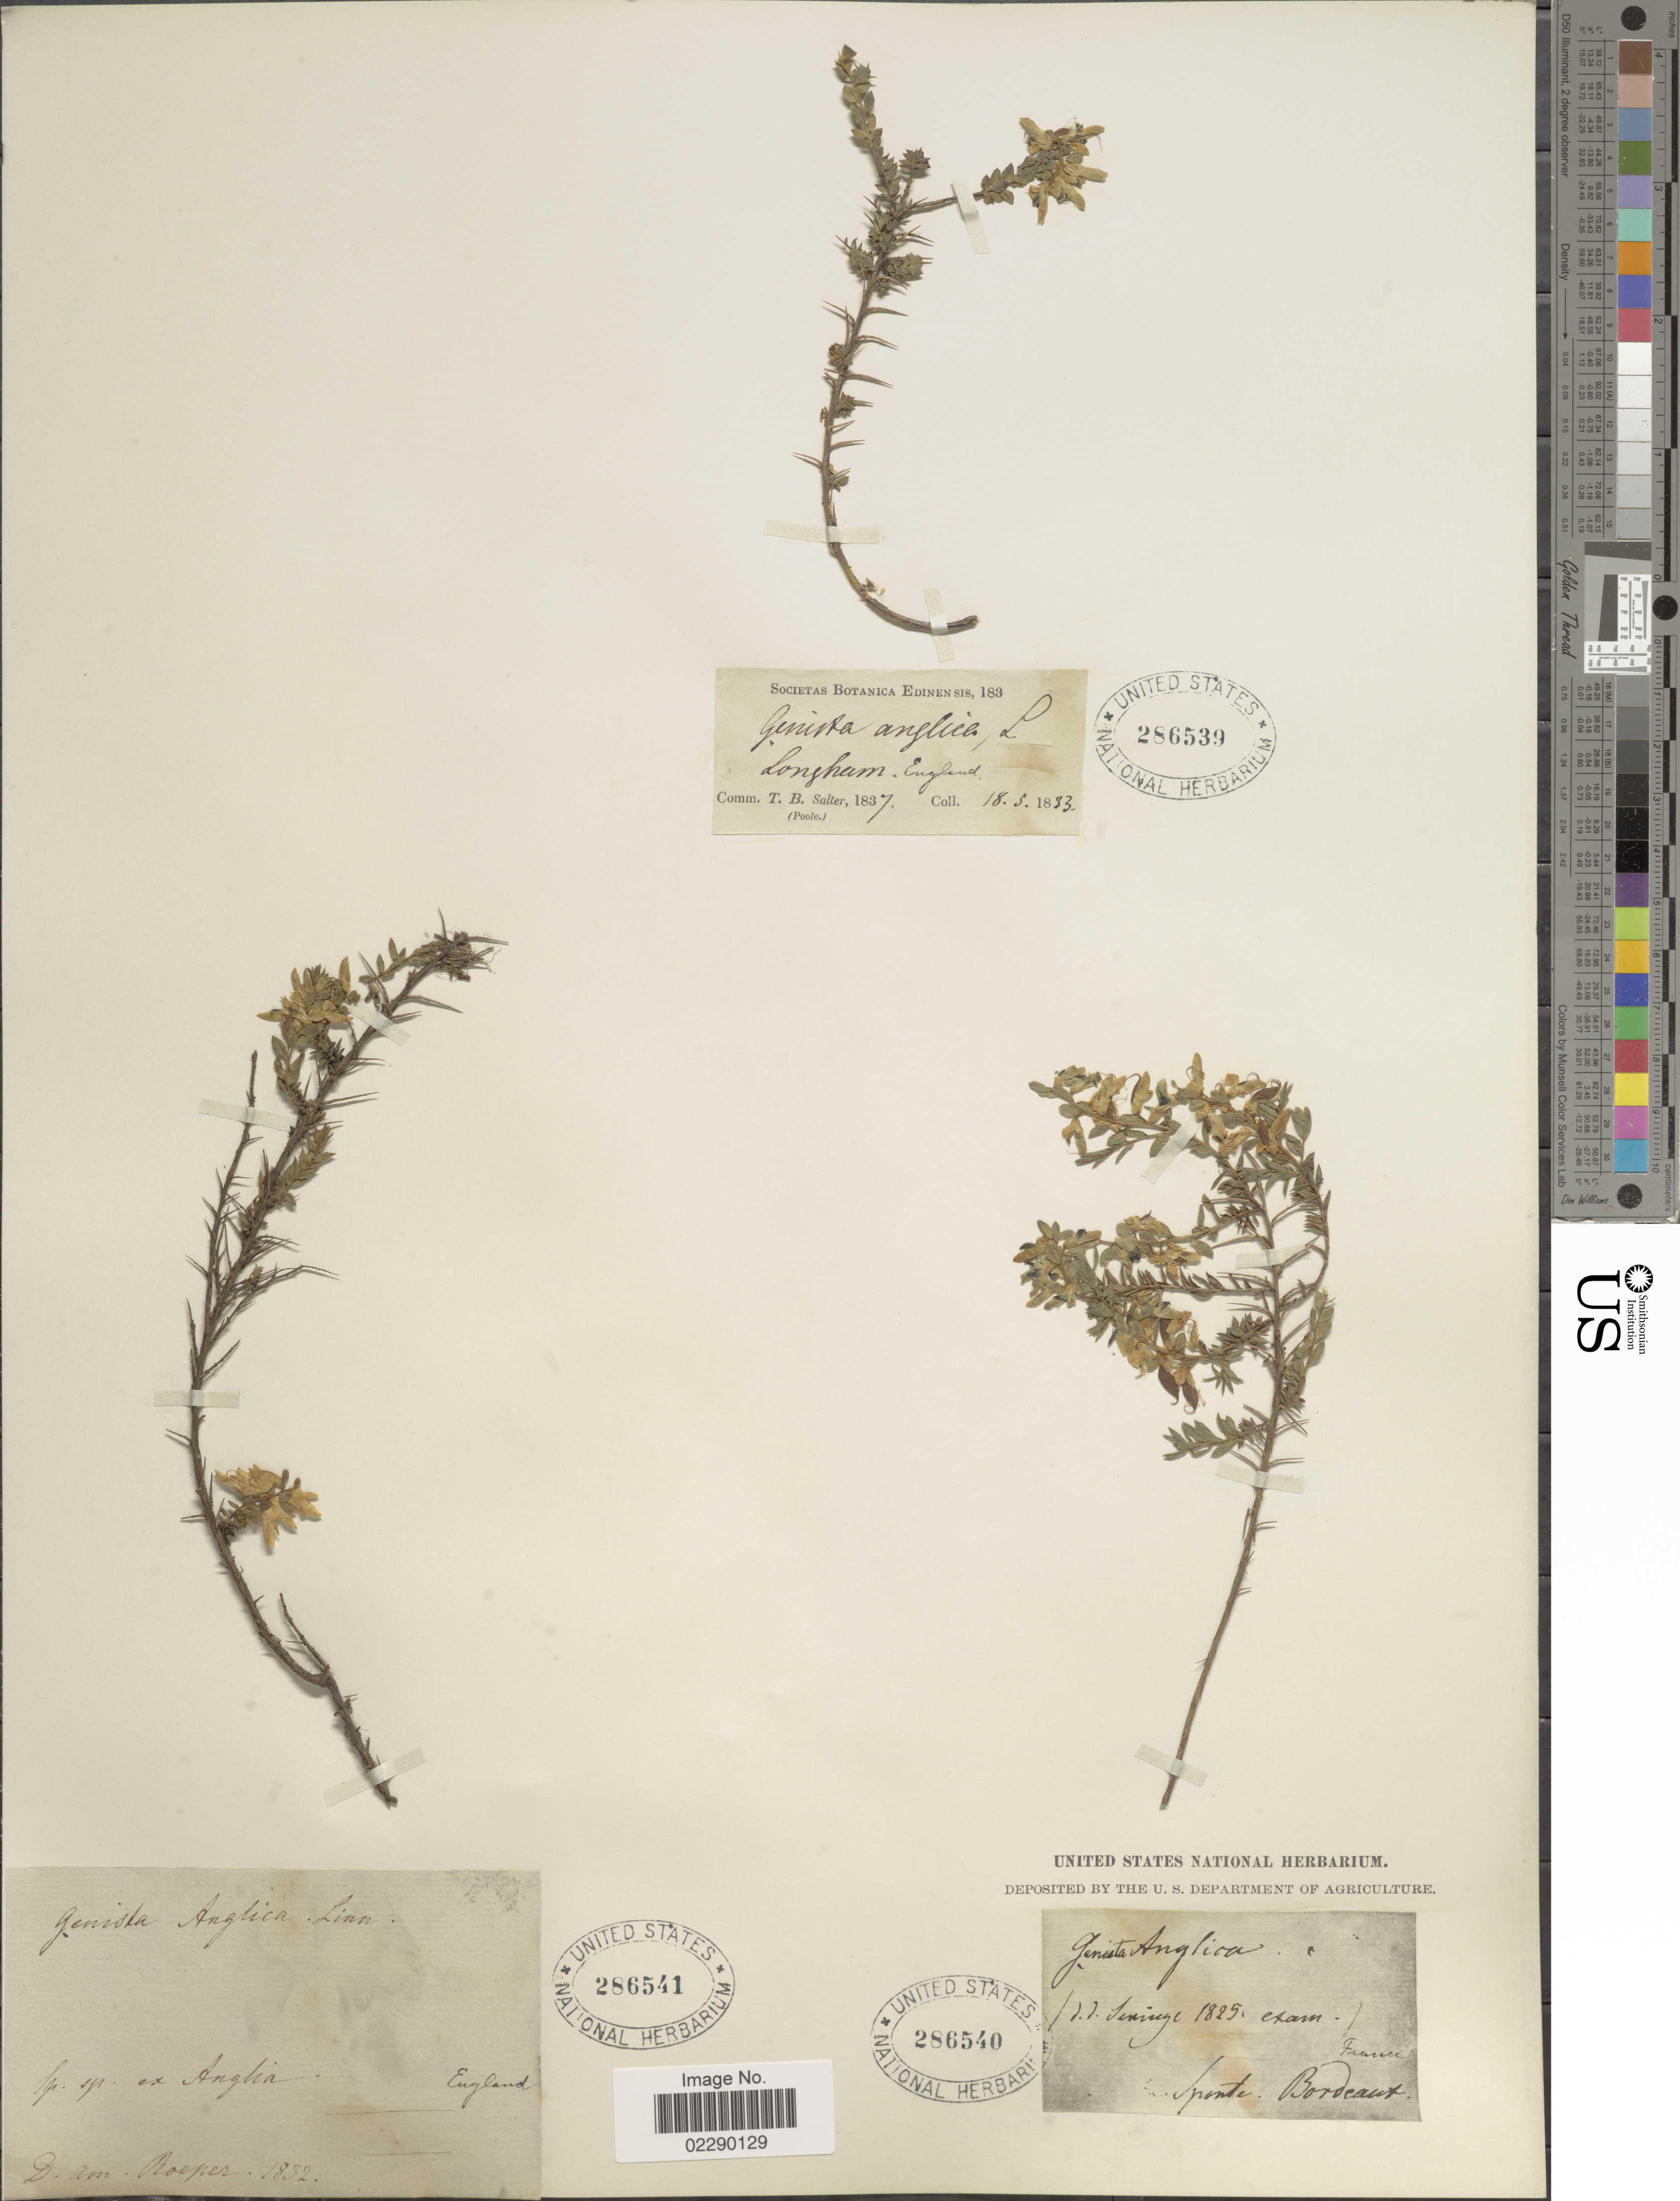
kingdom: Plantae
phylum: Tracheophyta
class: Magnoliopsida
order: Fabales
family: Fabaceae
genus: Genista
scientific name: Genista anglica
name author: L.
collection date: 1833-05-18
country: United Kingdom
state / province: England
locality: Longham, England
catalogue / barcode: US 286539